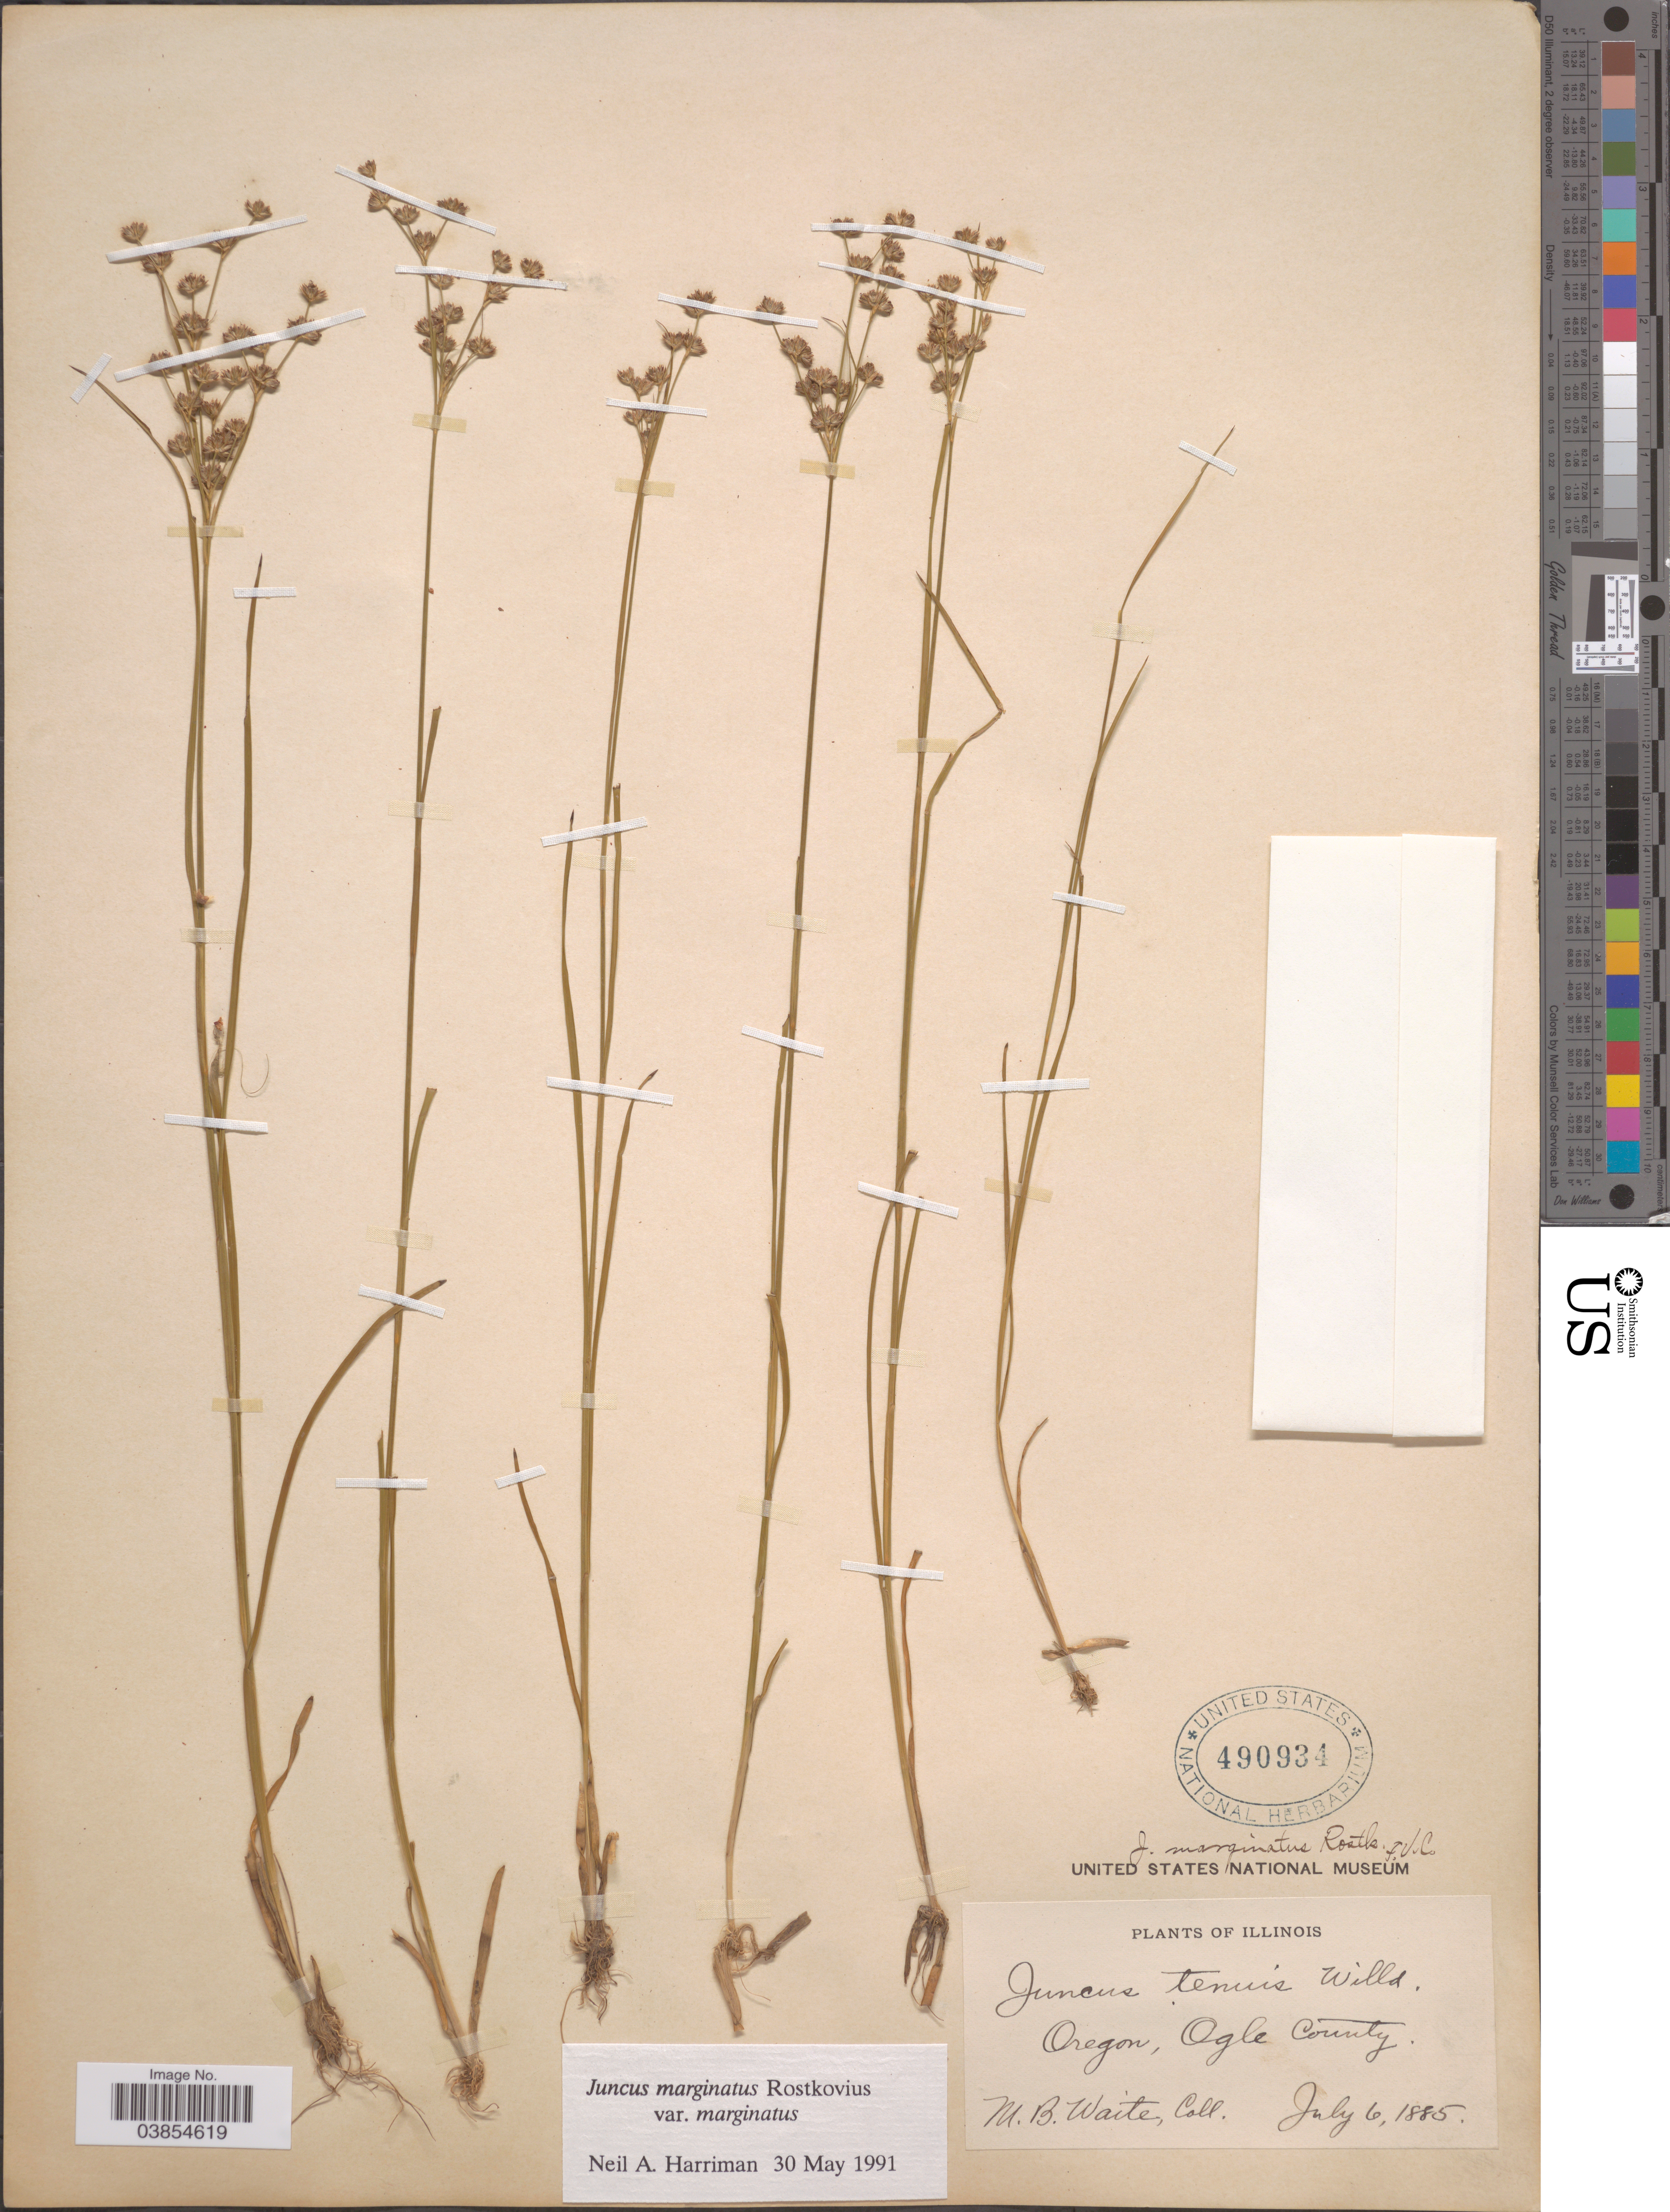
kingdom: Plantae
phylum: Tracheophyta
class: Liliopsida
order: Poales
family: Juncaceae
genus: Juncus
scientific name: Juncus marginatus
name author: Rostk.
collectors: M. B. Waite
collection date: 1885-07-06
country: United States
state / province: Illinois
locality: Oregon, Ogle County.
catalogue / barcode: US 490934